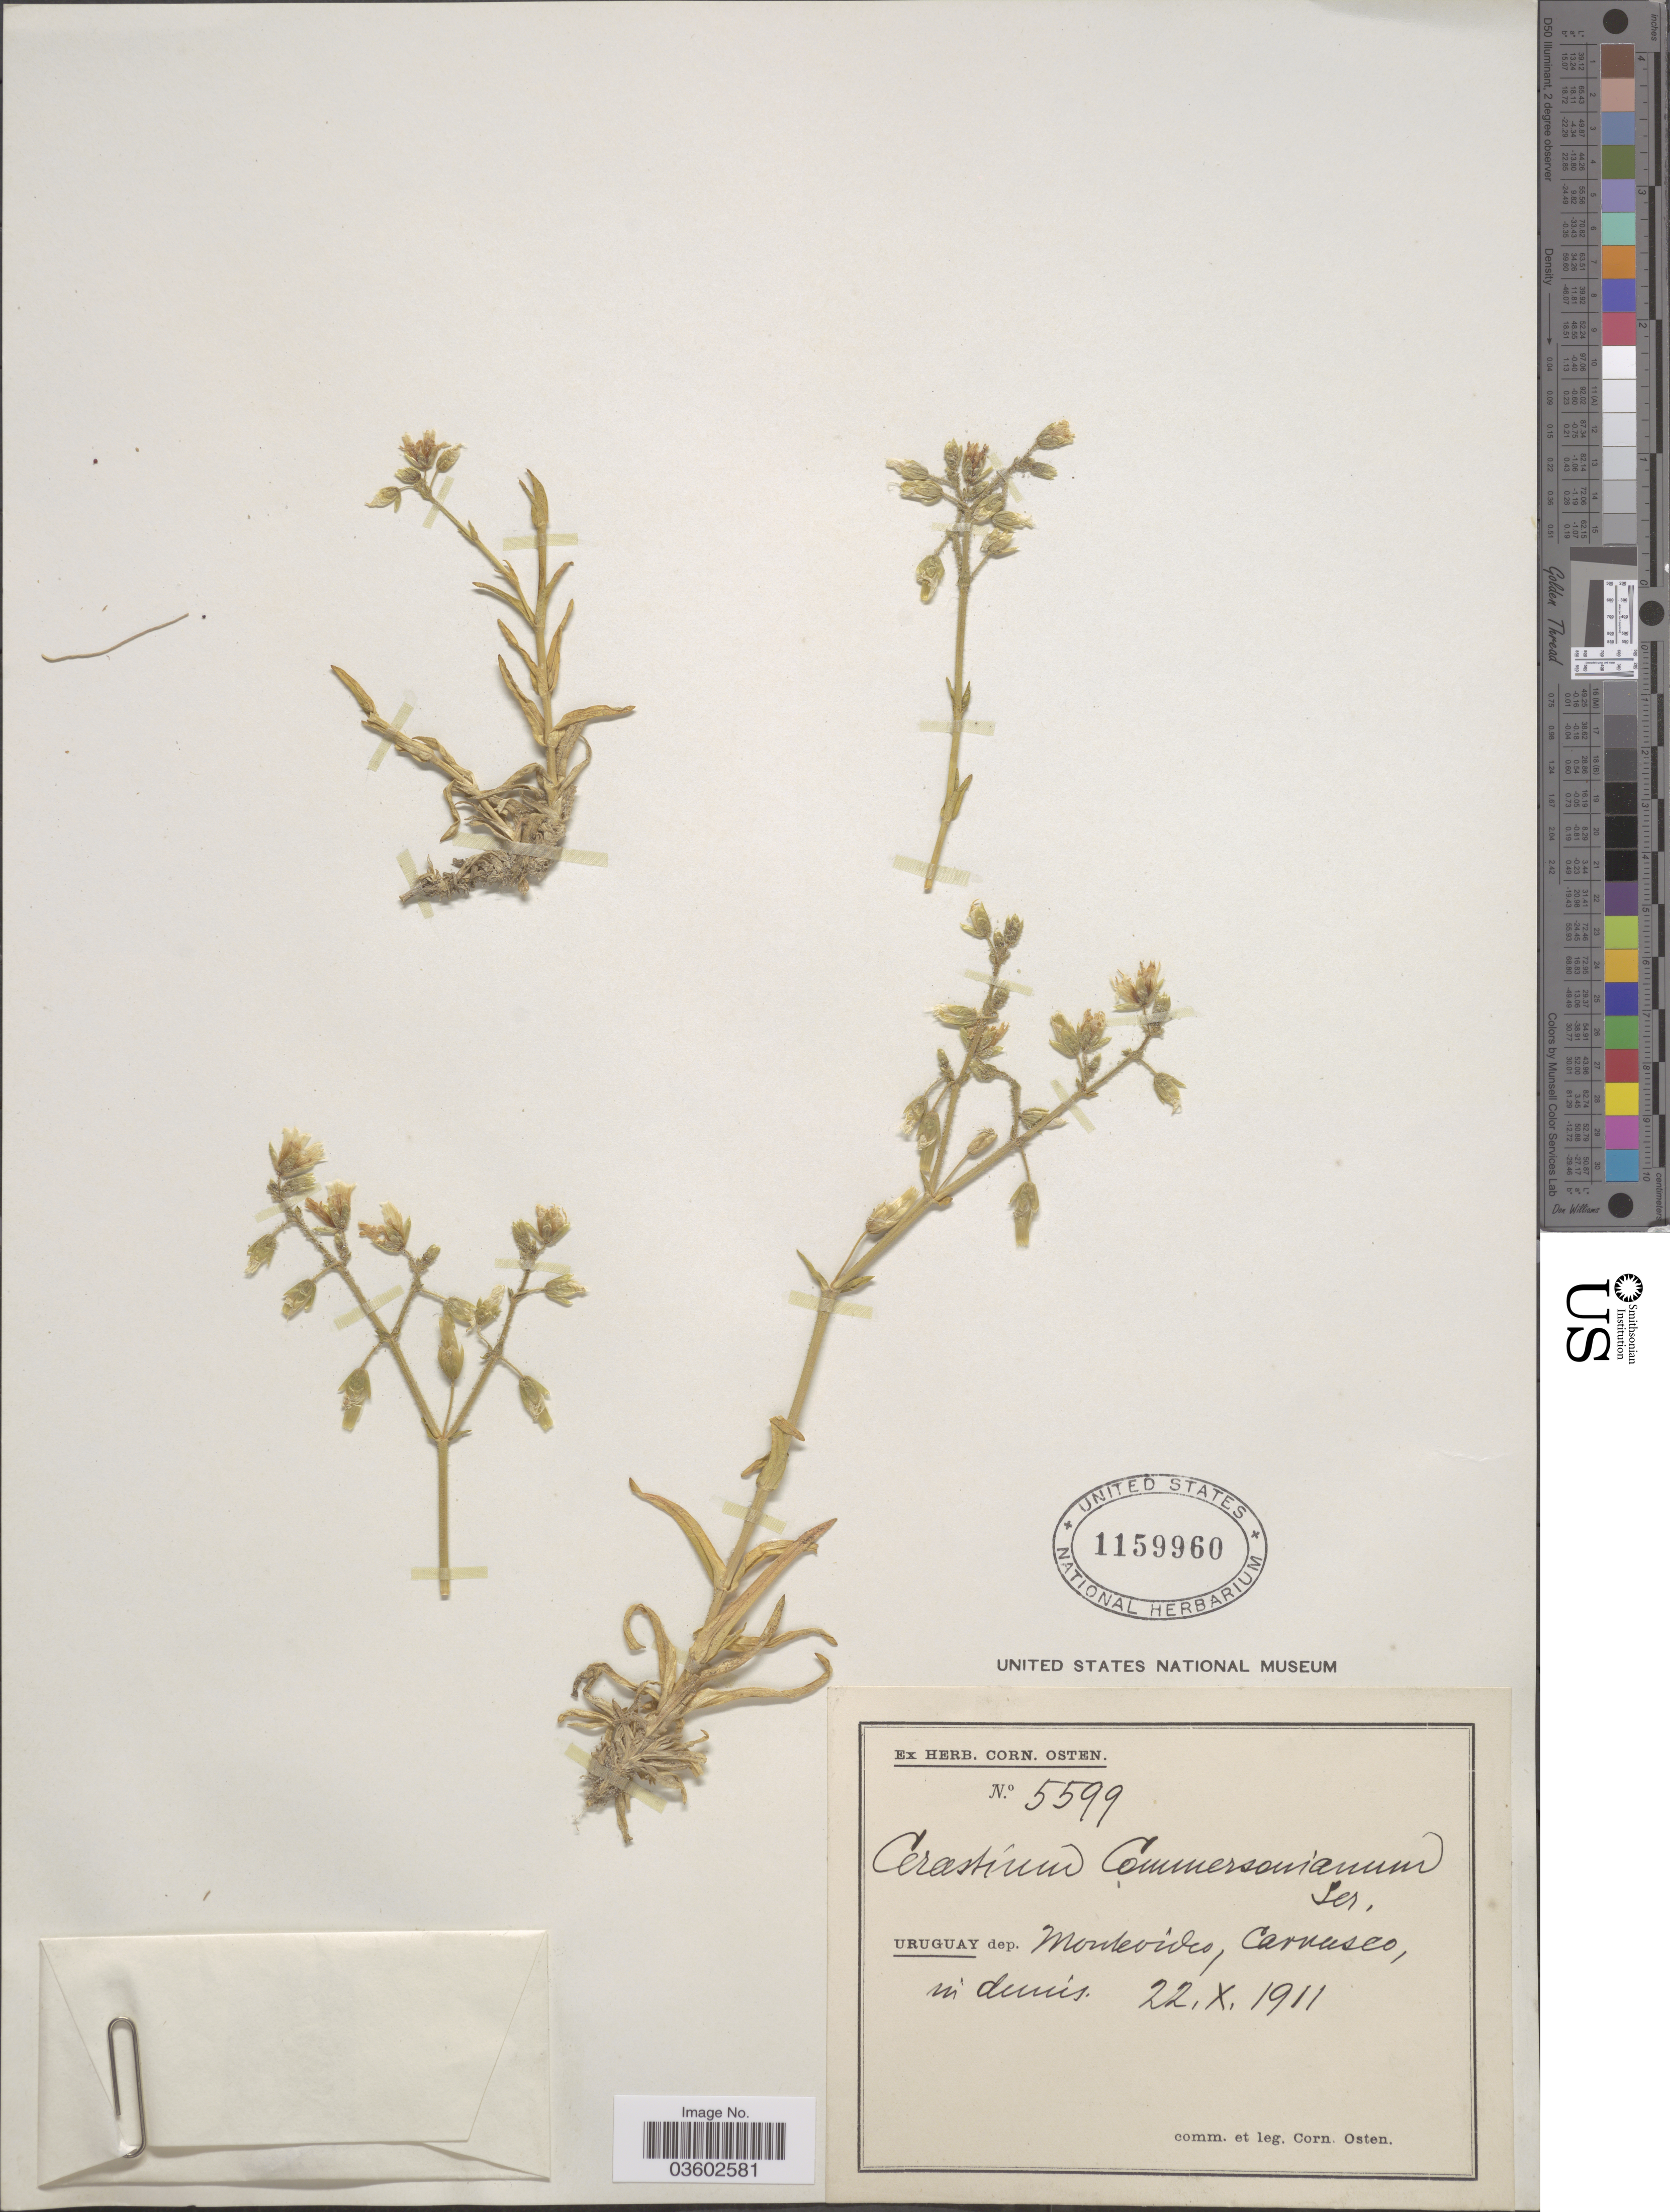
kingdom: Plantae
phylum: Tracheophyta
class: Magnoliopsida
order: Caryophyllales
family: Caryophyllaceae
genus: Cerastium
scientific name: Cerastium commersonianum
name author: DC.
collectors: C. Osten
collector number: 5599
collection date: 1911-10-22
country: Uruguay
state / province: Montevideo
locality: Dep. Montevideo, Carnusco.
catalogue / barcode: US 1159960